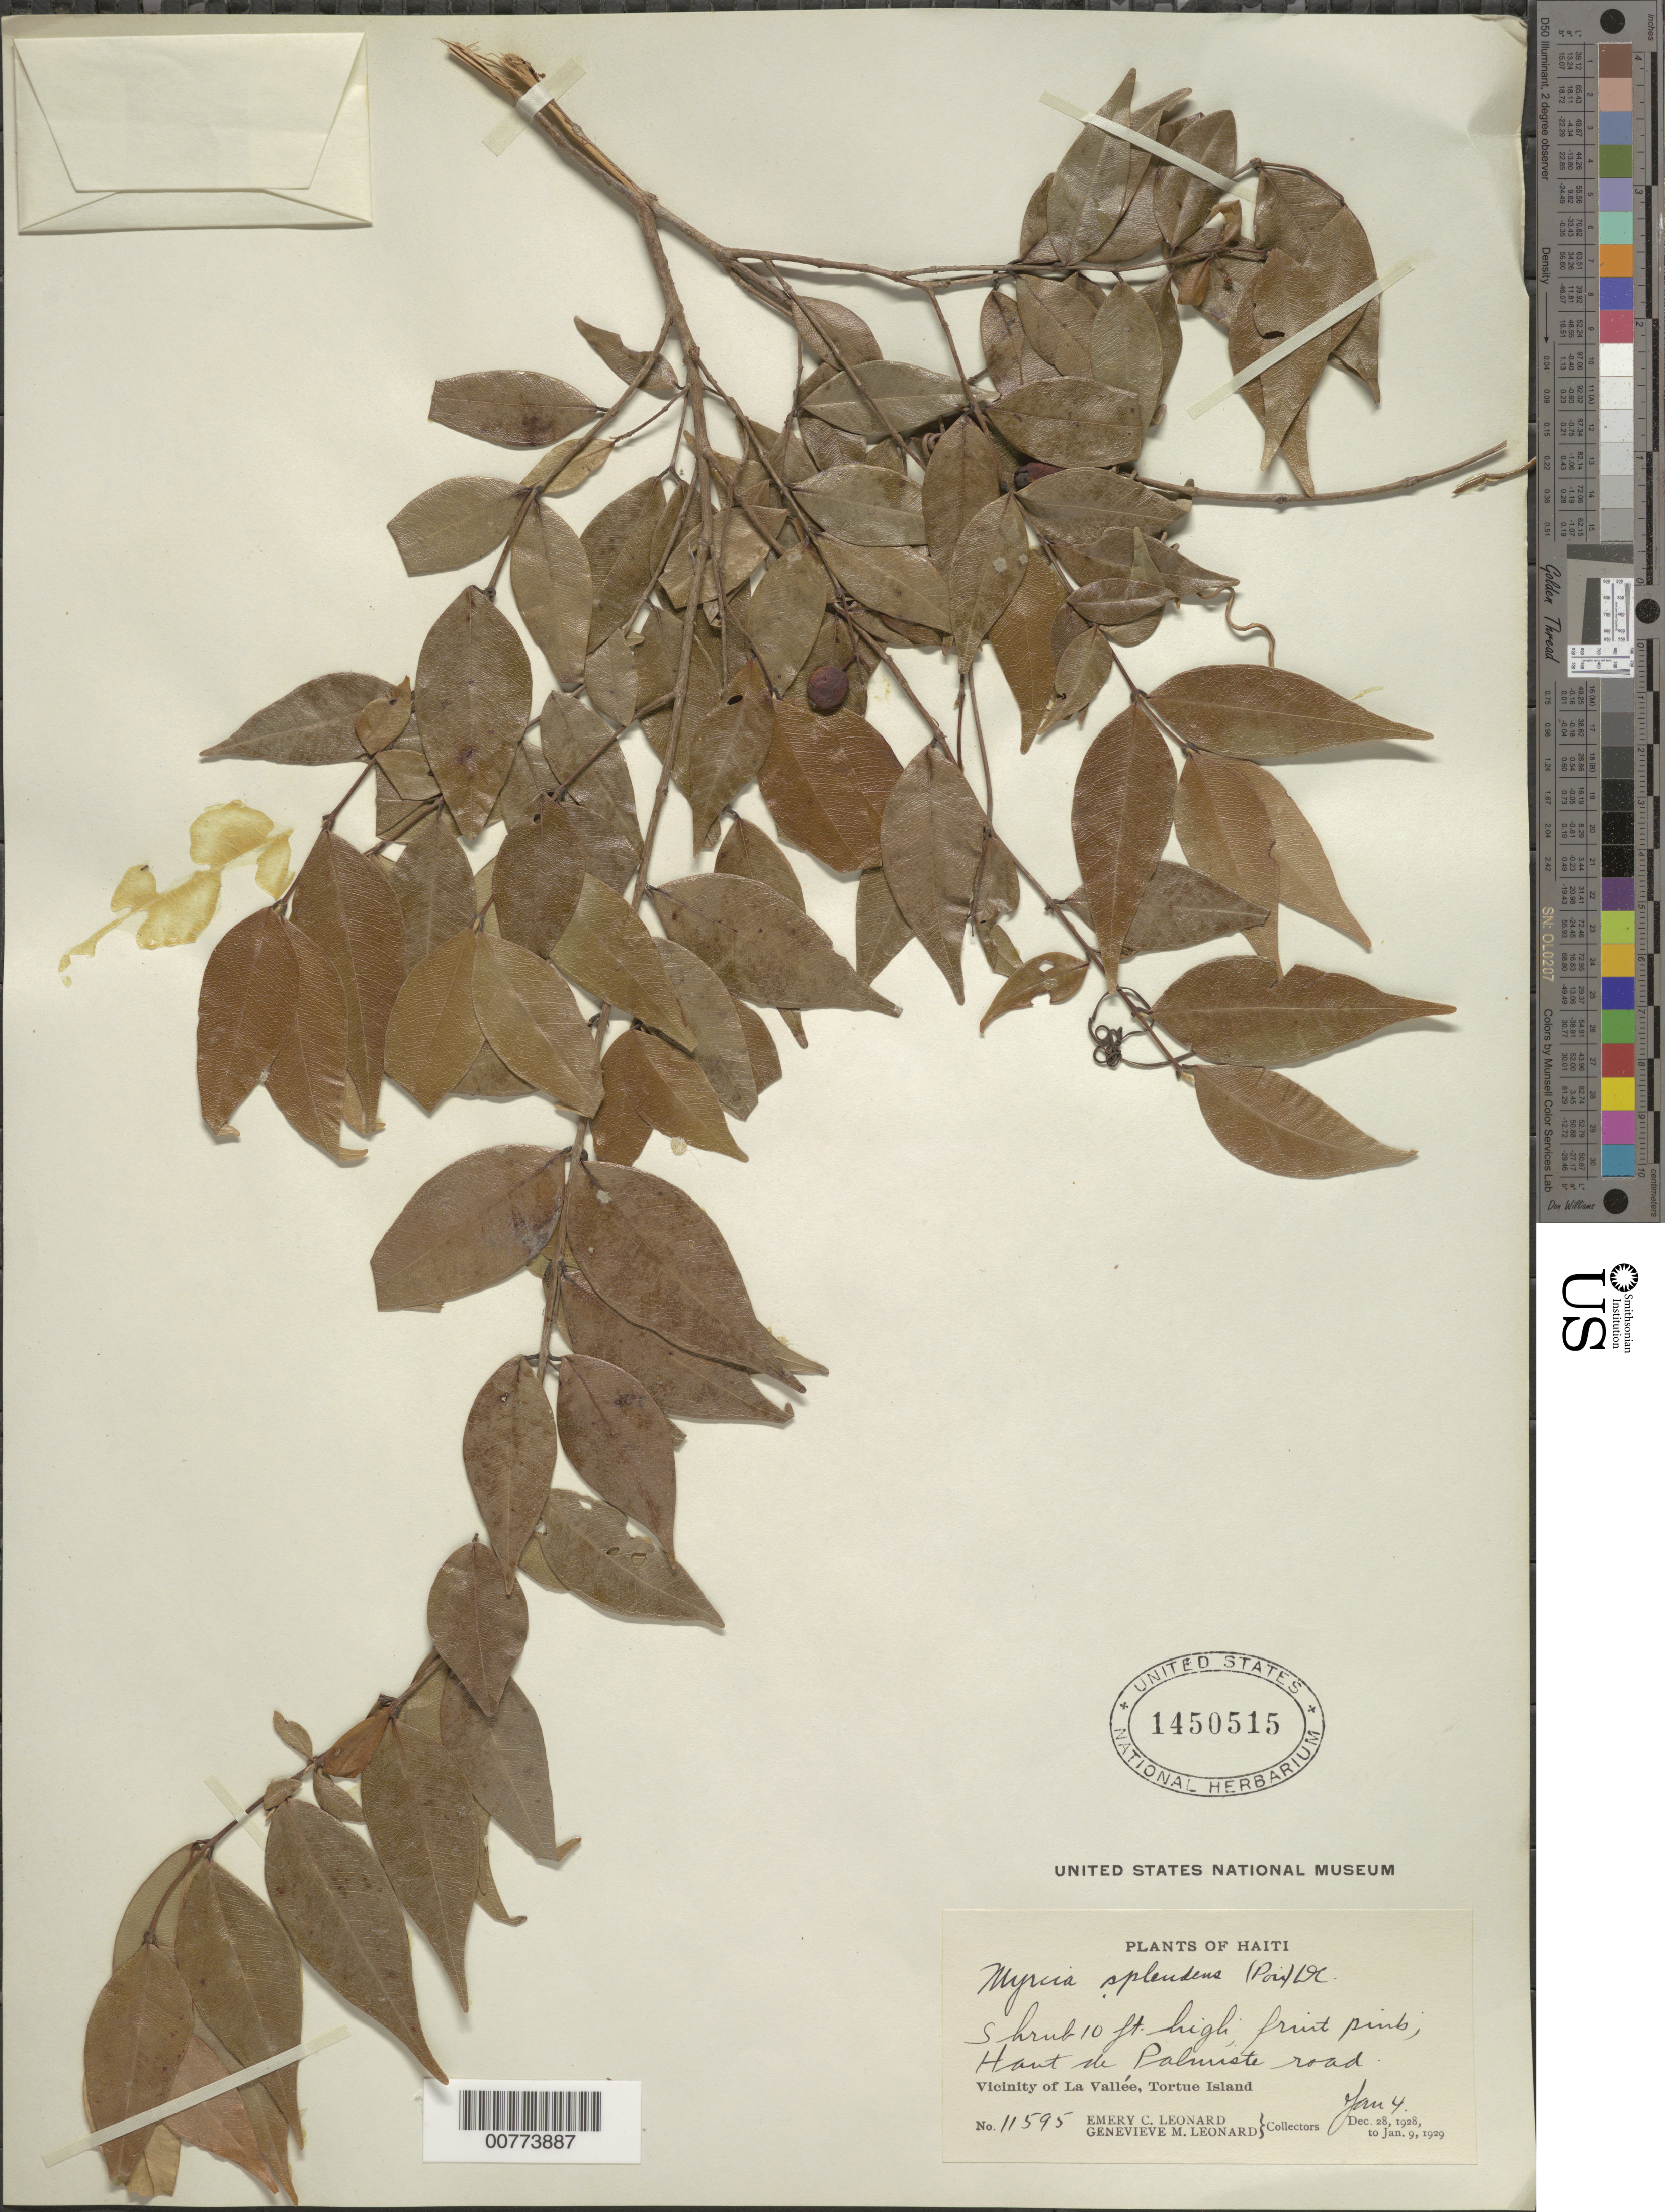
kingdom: Plantae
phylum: Tracheophyta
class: Magnoliopsida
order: Myrtales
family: Myrtaceae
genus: Myrcia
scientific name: Myrcia splendens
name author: (Sw.) DC.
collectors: E. C. Leonard & G. M. Leonard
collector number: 11595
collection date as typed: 04 Jan 1929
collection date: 1929-01-04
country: Haiti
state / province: Nord-Óuest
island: Île de la Tortue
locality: Tortue Island, vicinity of La Vallée, Haut de Palmiste road.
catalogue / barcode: US 1450515